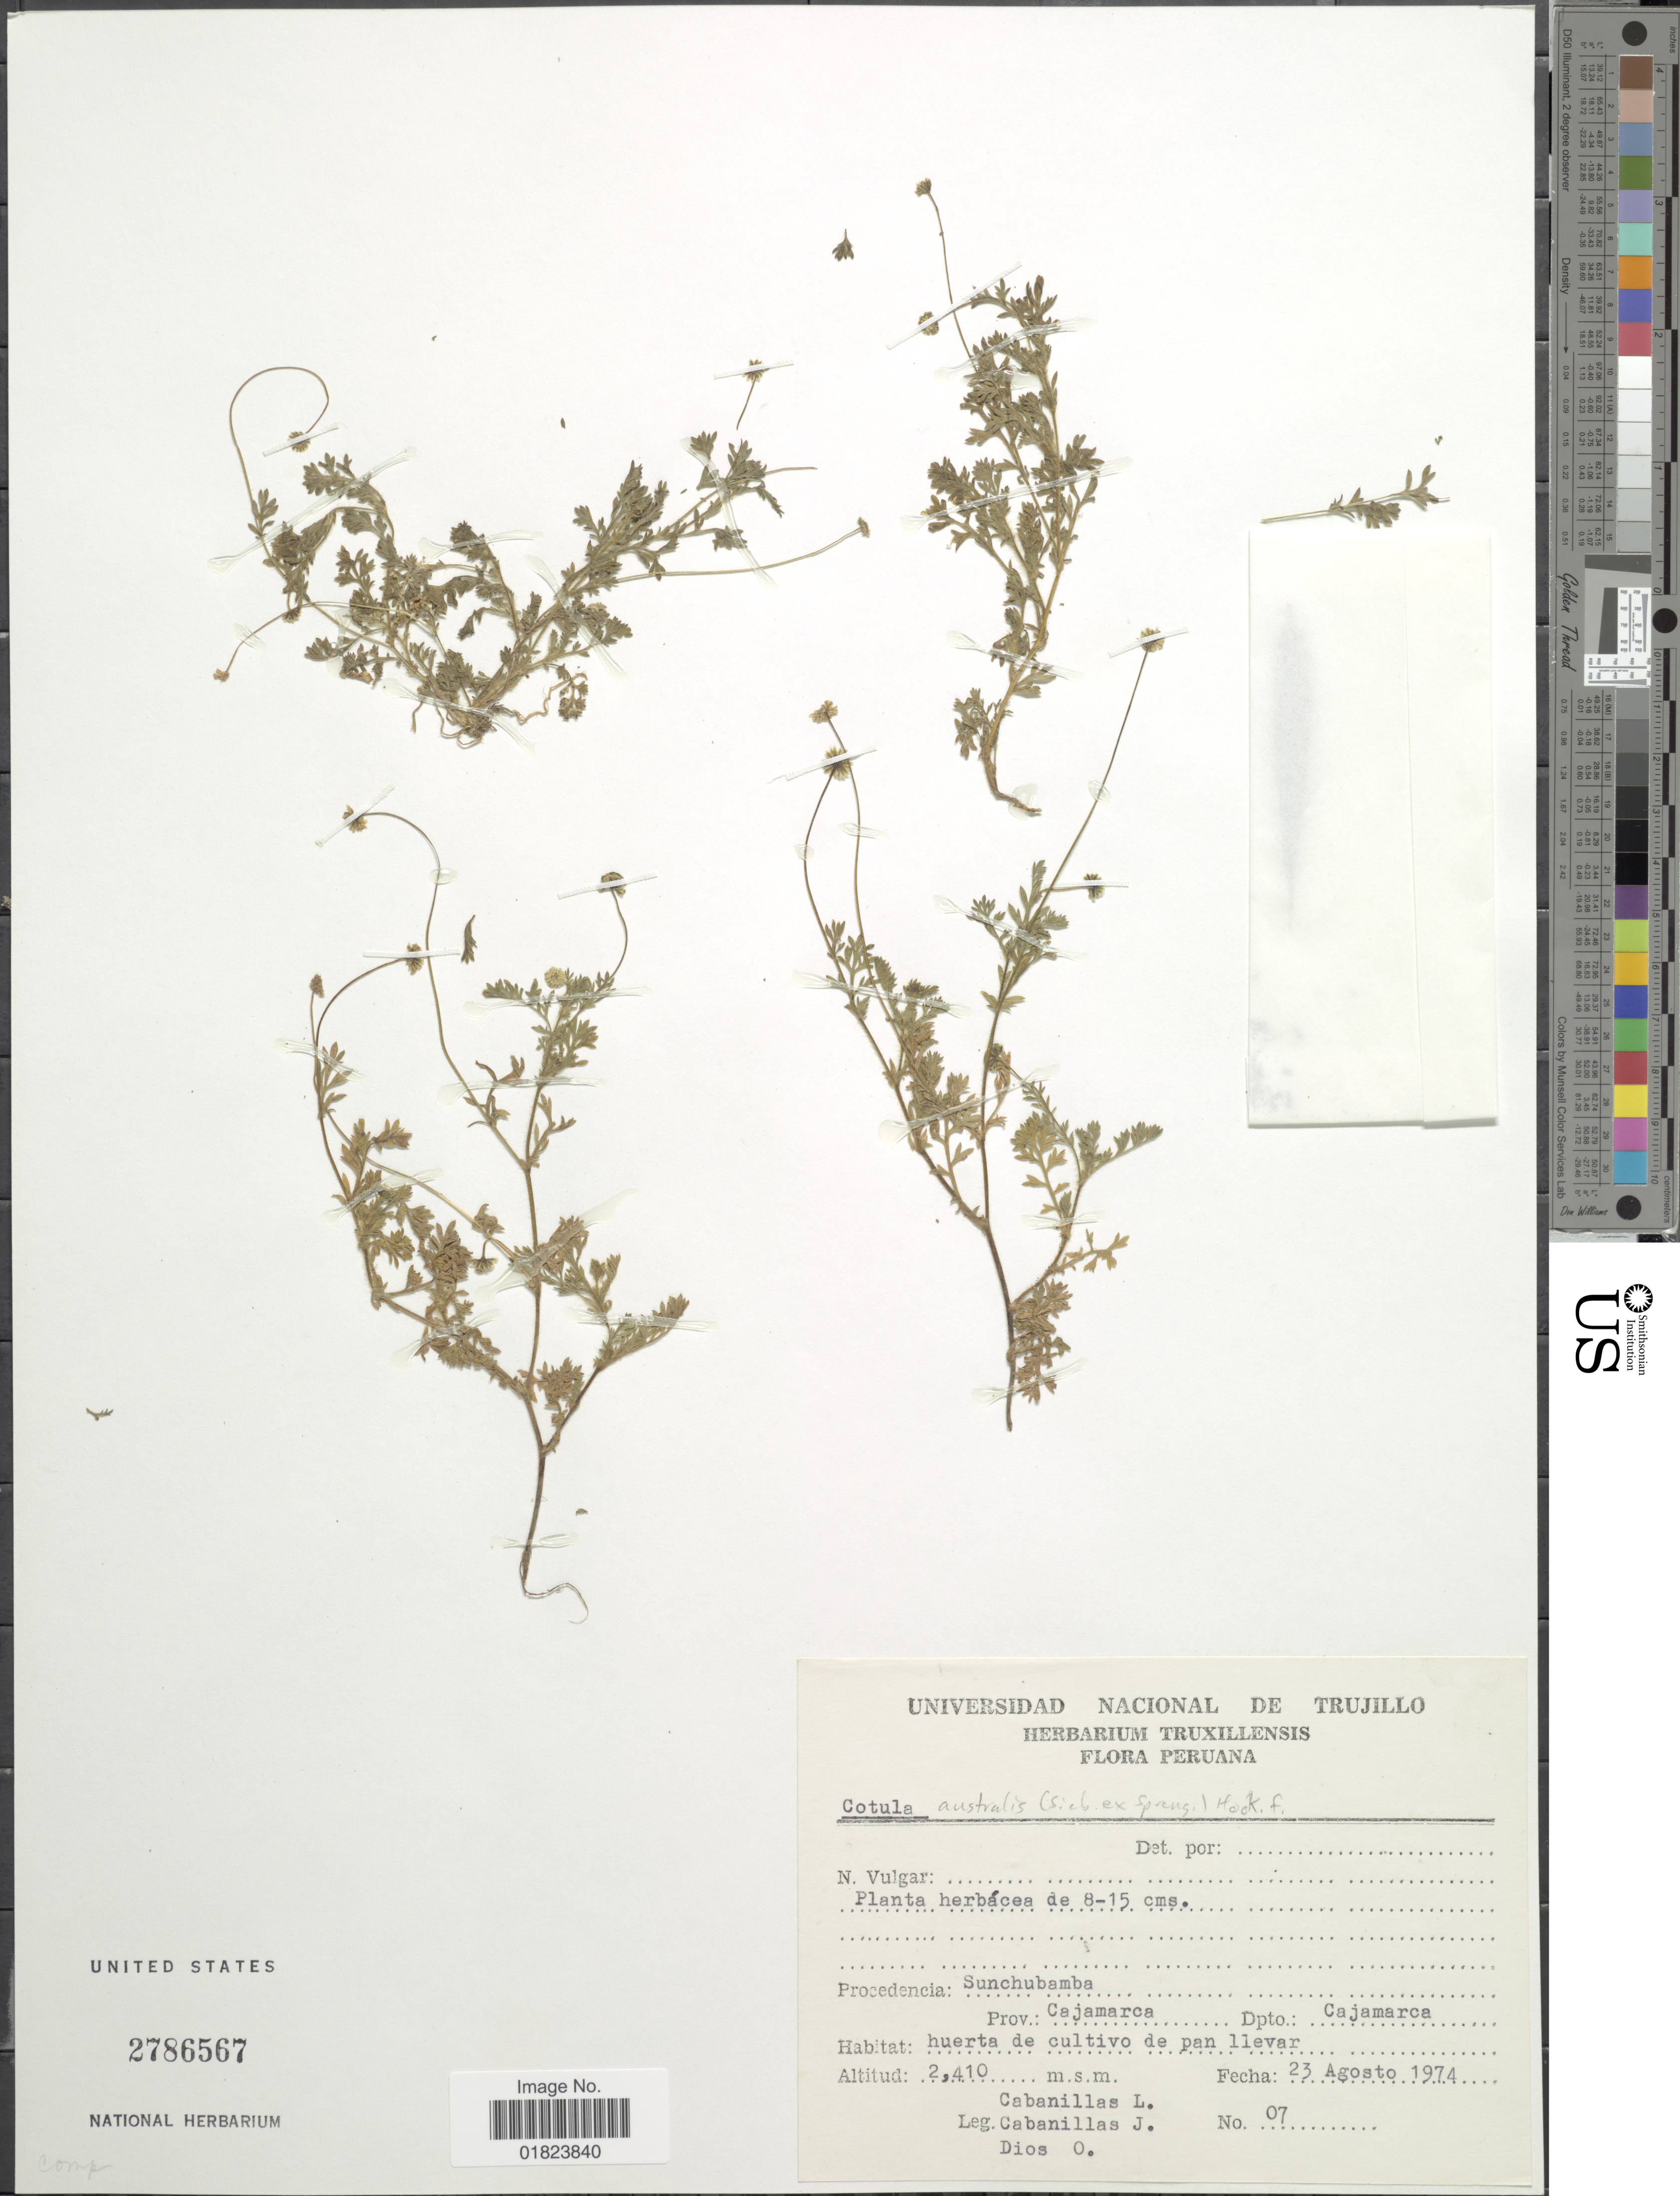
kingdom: Plantae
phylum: Tracheophyta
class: Magnoliopsida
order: Asterales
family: Asteraceae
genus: Cotula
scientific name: Cotula australis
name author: (Sieber ex Spreng.) Hook. f.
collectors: L. Cabanillas, J. Cabanillas & O. Dios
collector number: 07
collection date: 1974-08-23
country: Peru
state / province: Cajamarca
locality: Sunchubamba, Dpto: Cajamarca, huerta de cultivo de pan llevar.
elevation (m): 2410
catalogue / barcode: US 2786567